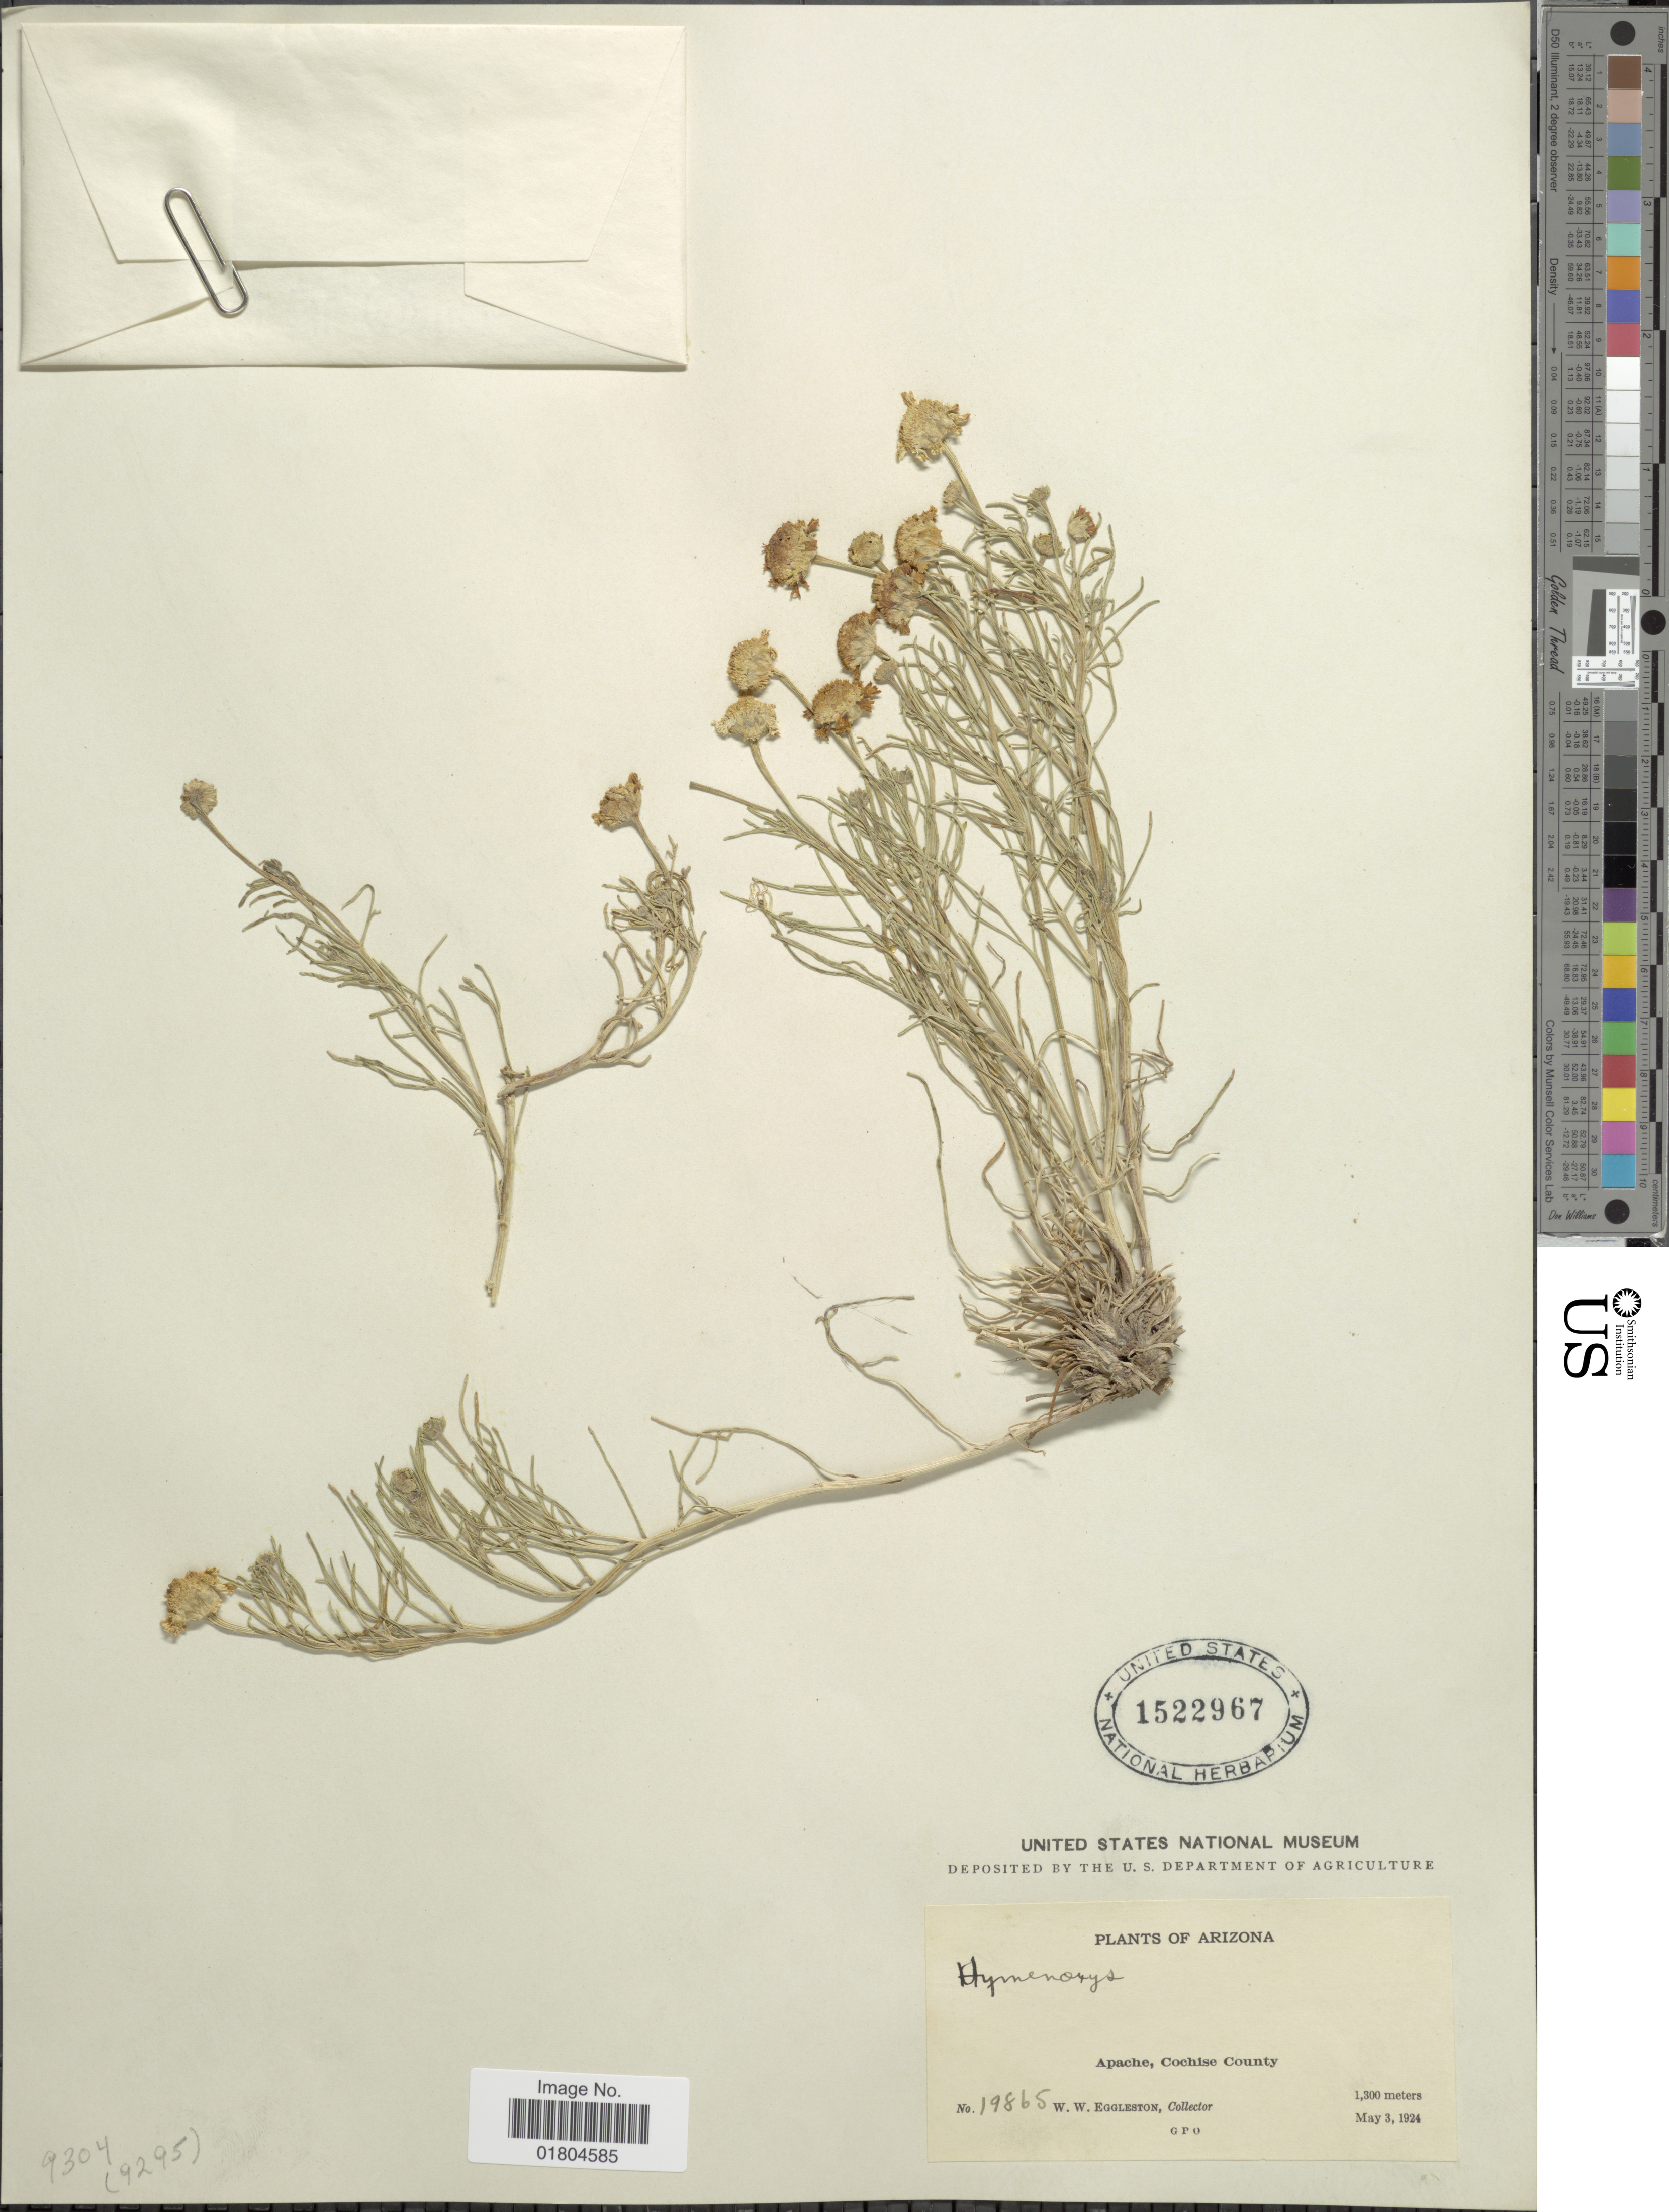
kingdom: Plantae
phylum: Tracheophyta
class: Magnoliopsida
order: Asterales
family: Asteraceae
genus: Hymenoxys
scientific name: Hymenoxys odorata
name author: DC.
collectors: W. W. Eggleston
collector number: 19865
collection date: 1924-05-03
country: United States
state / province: Arizona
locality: Apache, Cochise County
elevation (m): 1300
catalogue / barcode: US 1522967